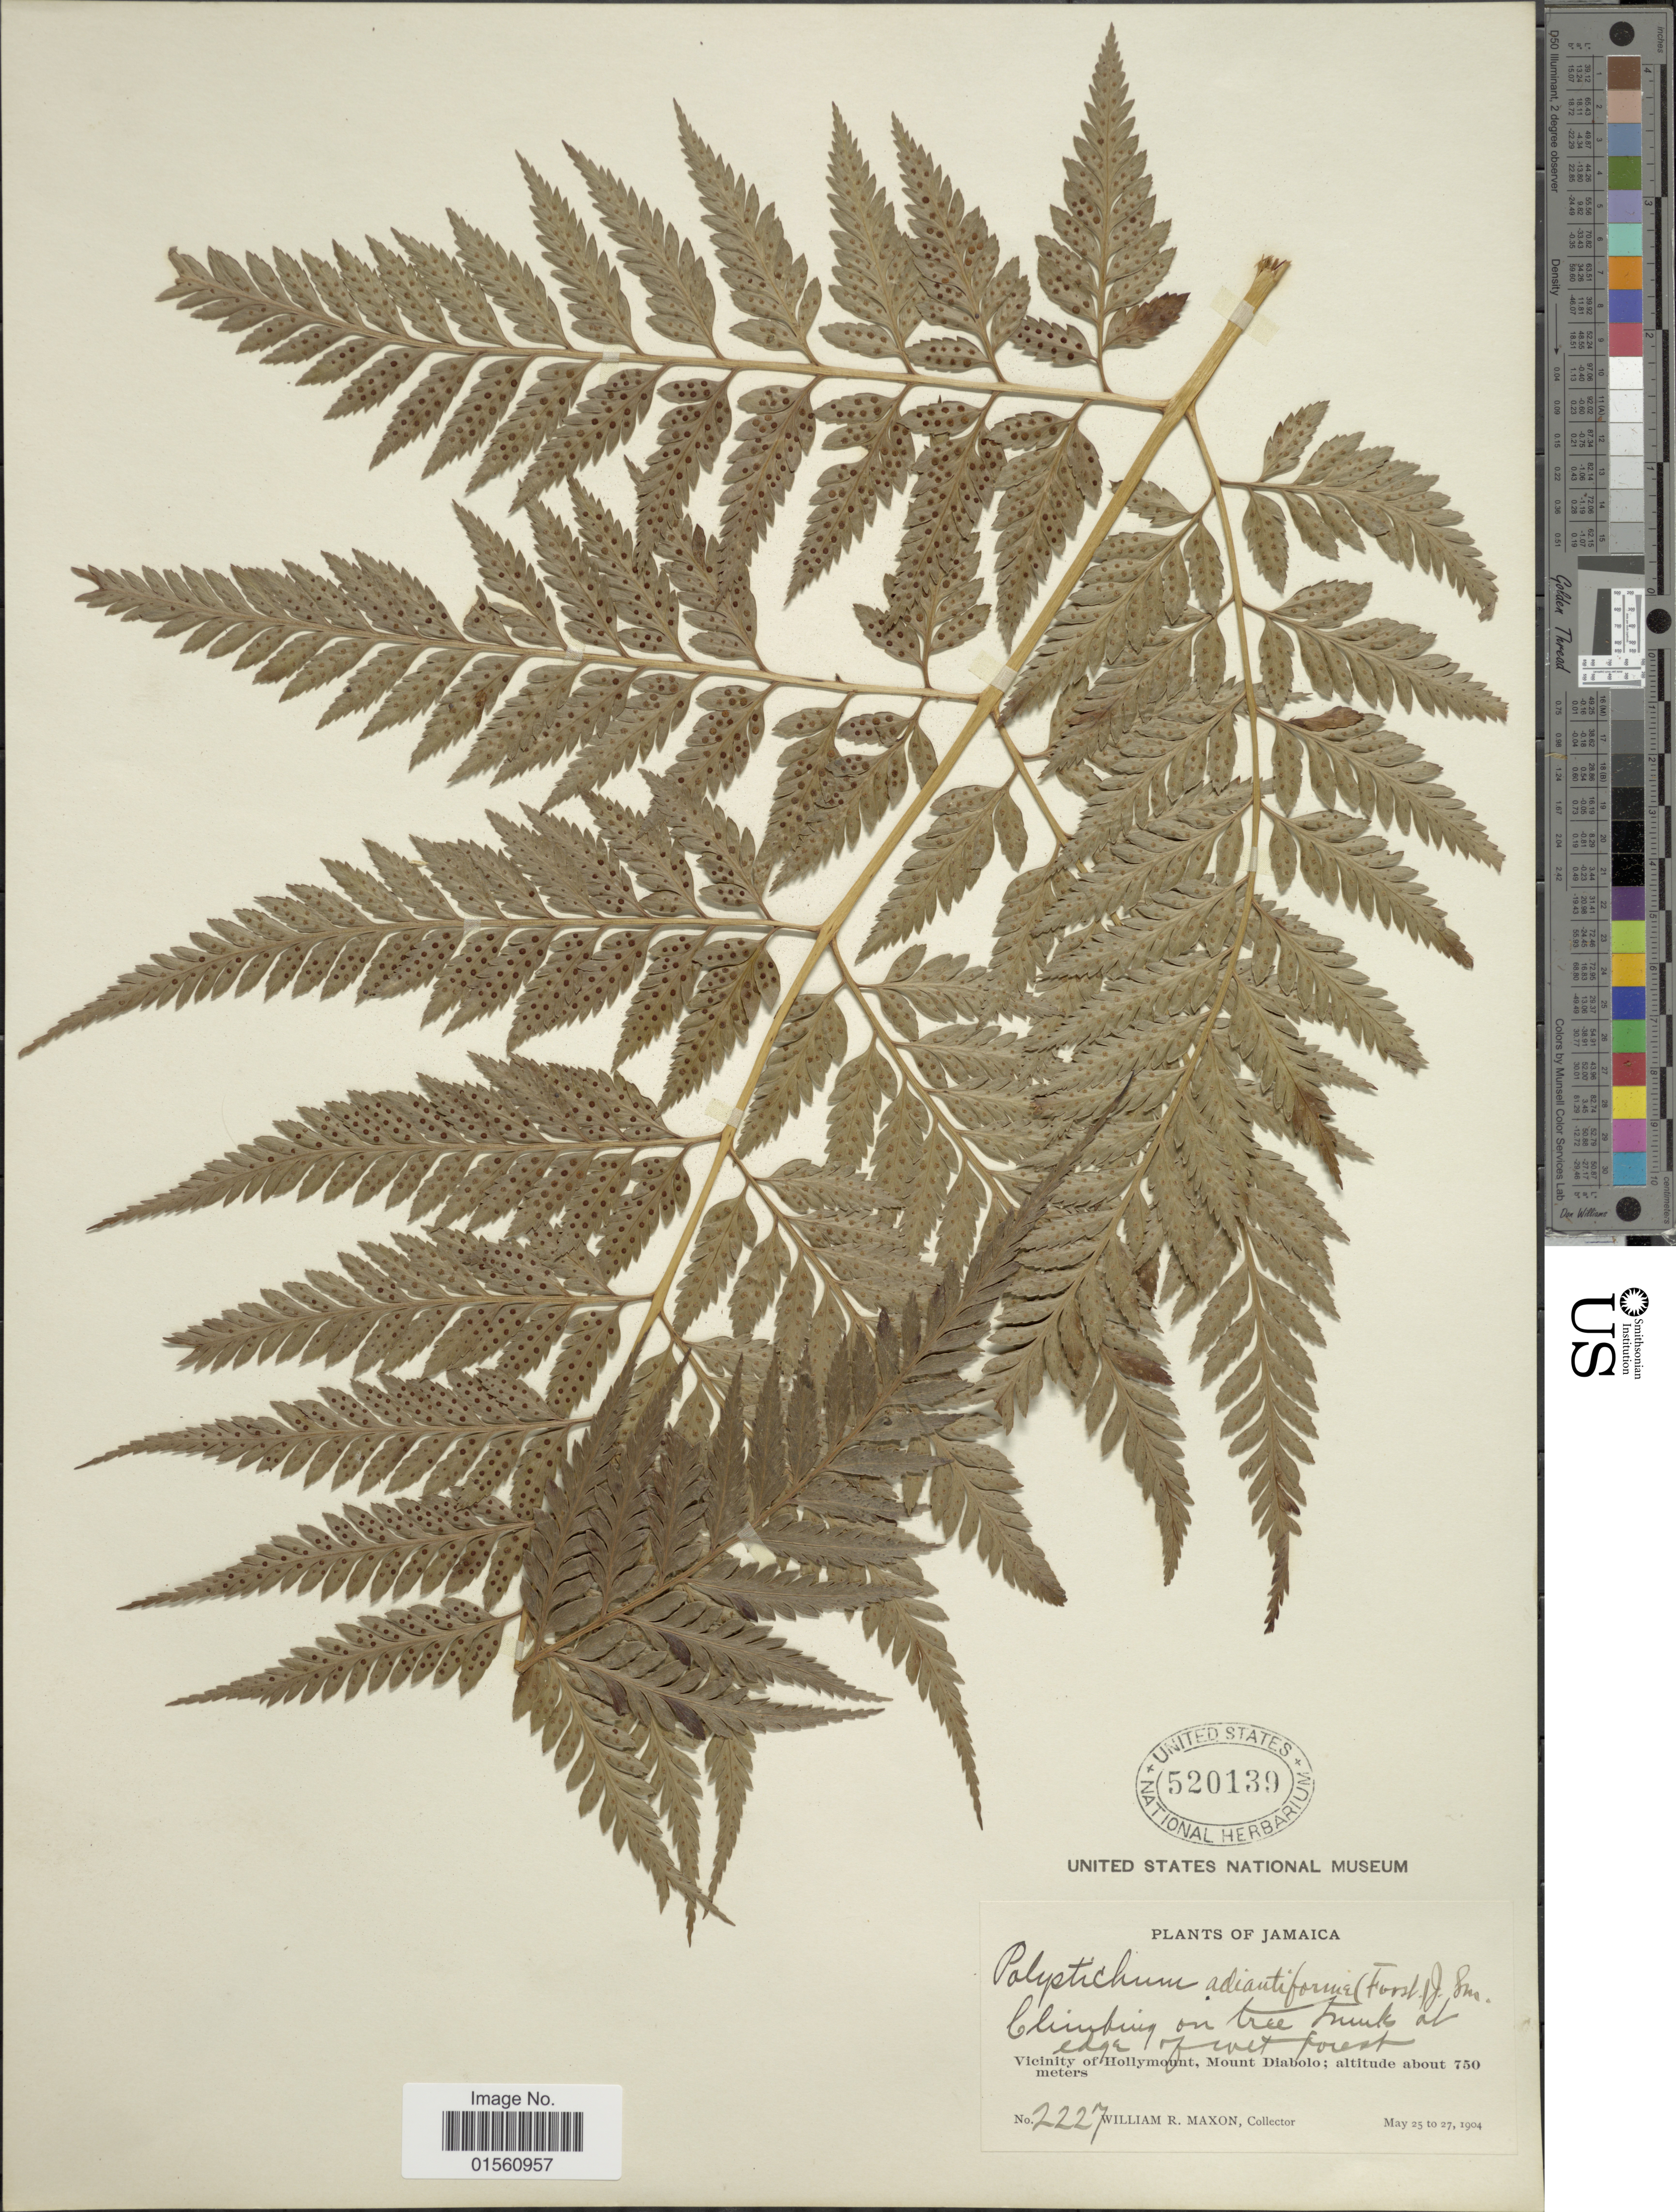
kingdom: Plantae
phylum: Tracheophyta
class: Polypodiopsida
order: Polypodiales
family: Dryopteridaceae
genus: Rumohra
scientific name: Rumohra adiantiformis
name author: (G. Forst.) Ching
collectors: W. R. Maxon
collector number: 2227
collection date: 1904-05-25/1904-05-27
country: Jamaica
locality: Jamaica, vicinity of hollymount, Mount Diabolo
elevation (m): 750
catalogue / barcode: US 520139